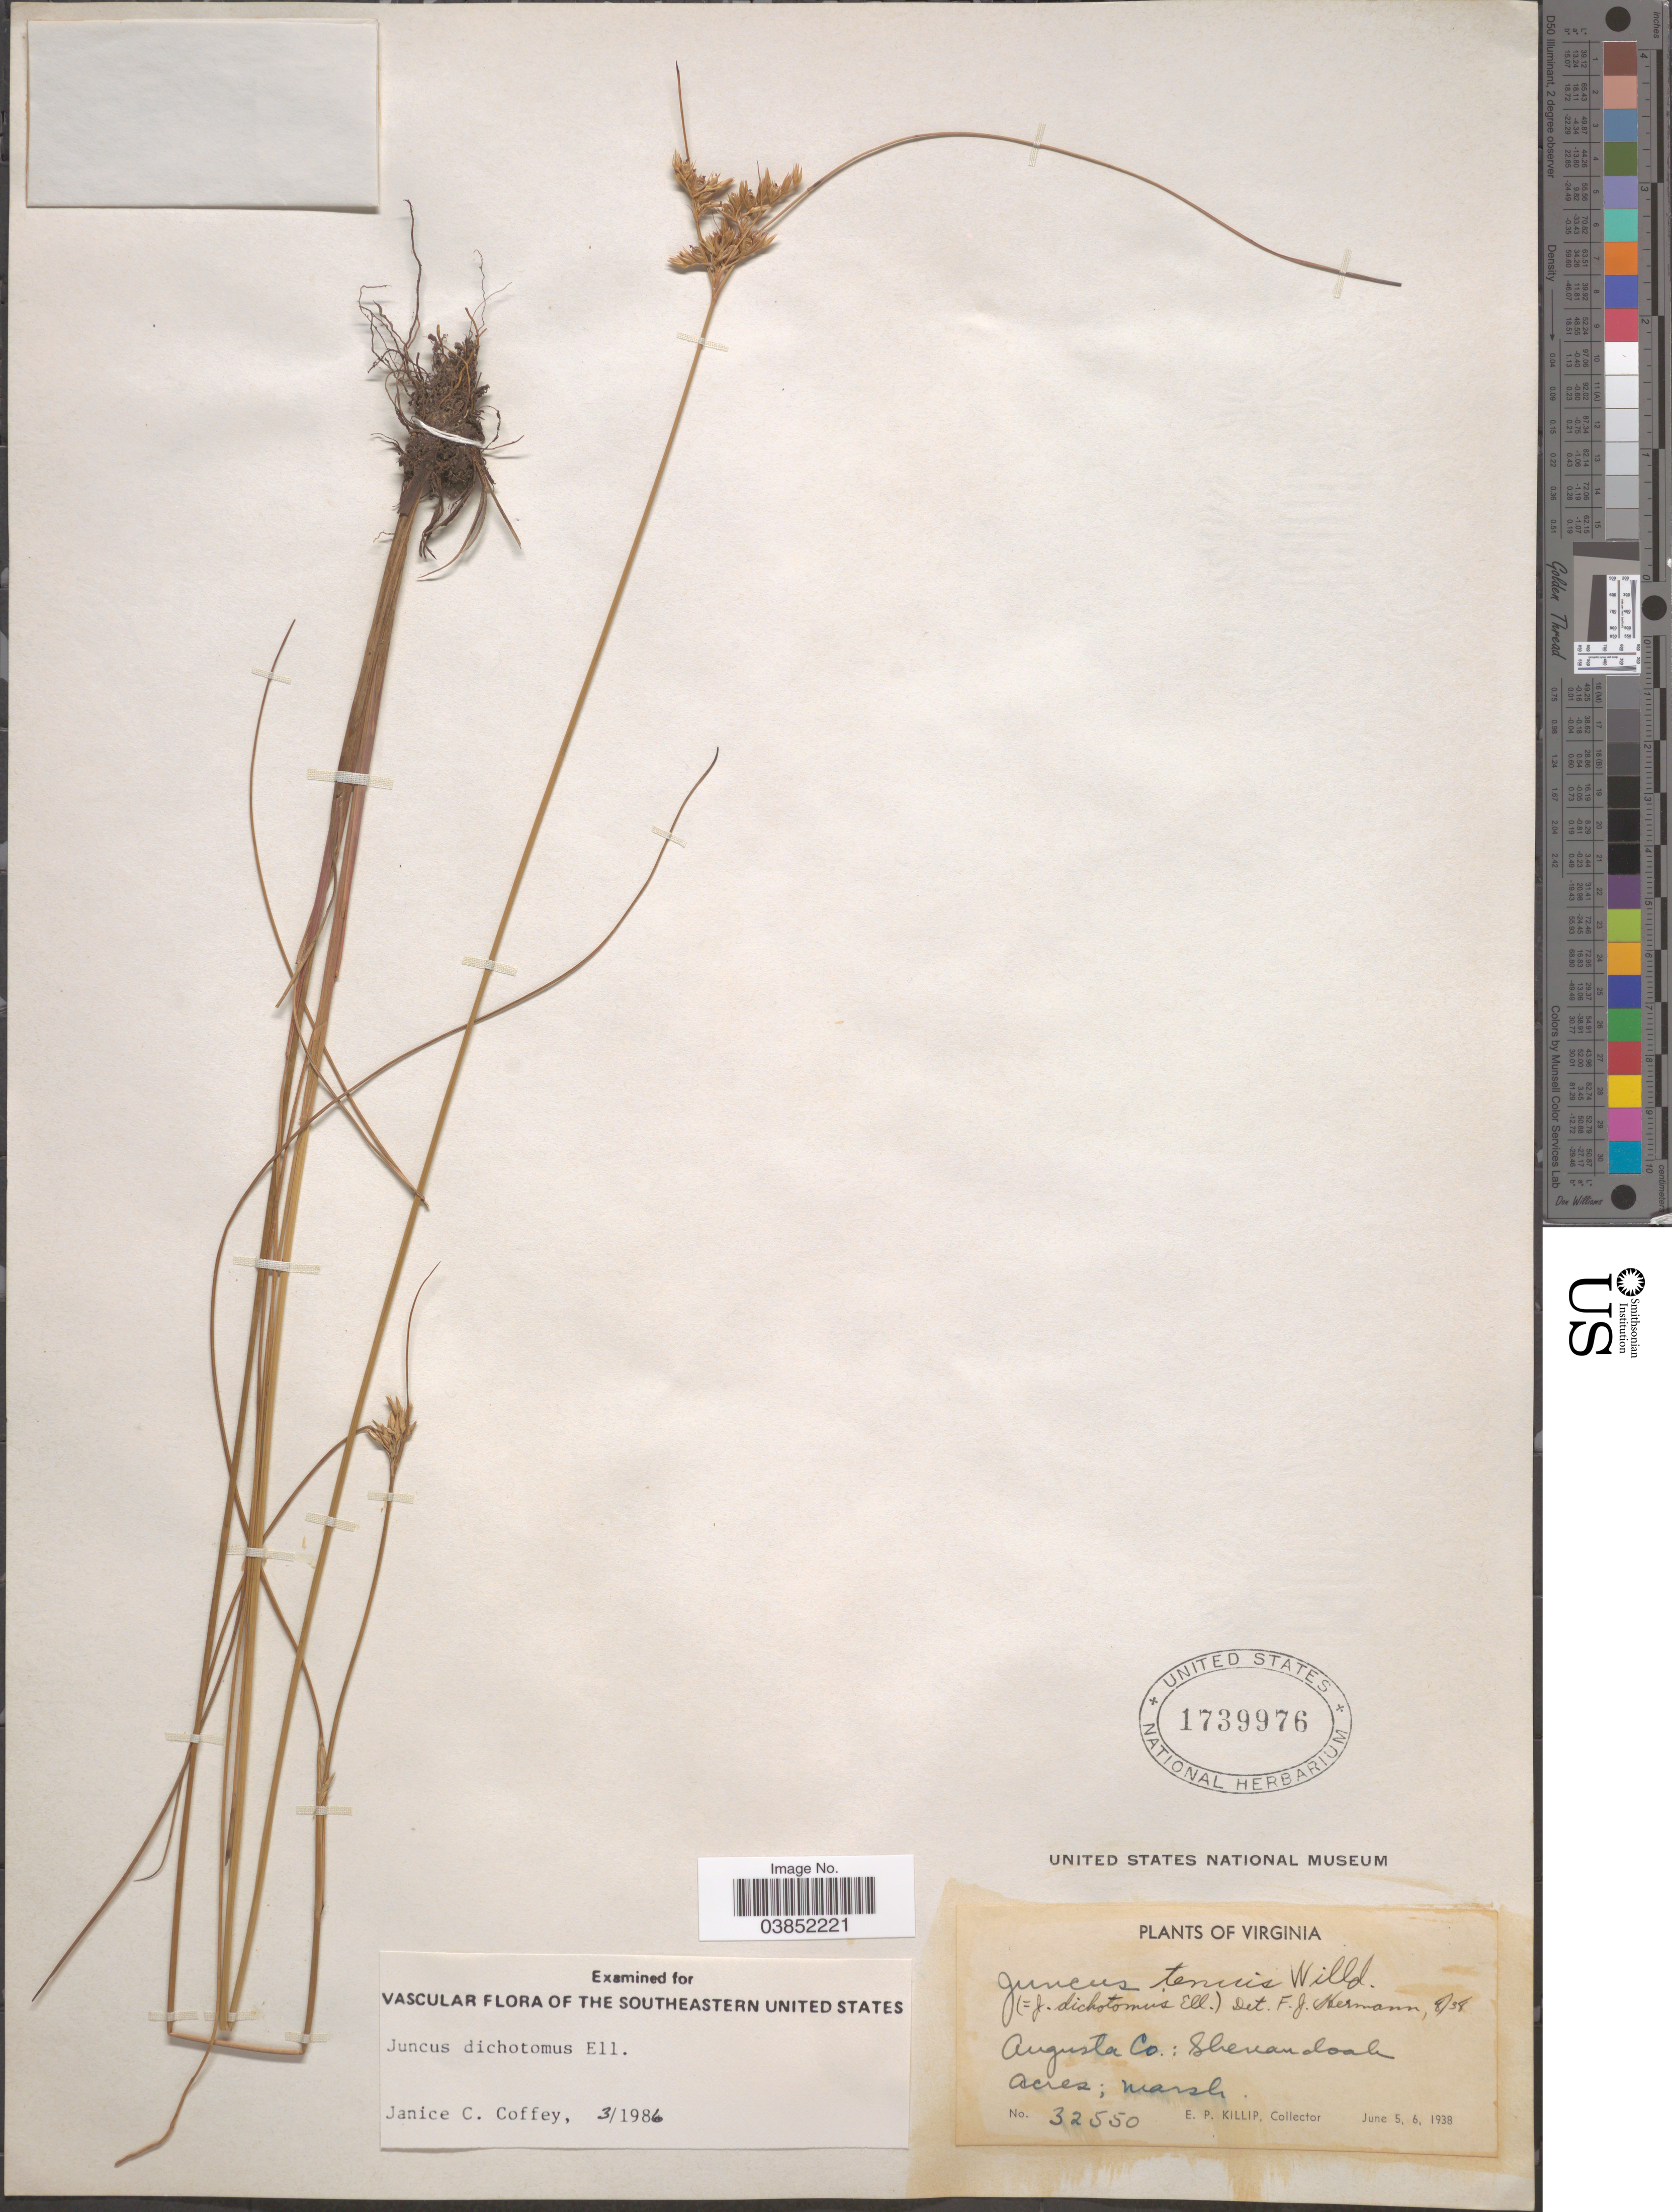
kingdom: Plantae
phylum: Tracheophyta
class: Liliopsida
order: Poales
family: Juncaceae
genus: Juncus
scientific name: Juncus dichotomus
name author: Elliott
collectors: E. P. Killip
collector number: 32550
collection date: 1938-06-05/1938-06-06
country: United States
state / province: Virginia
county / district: Augusta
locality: Augusta Co.: Shenandoah. Acres; marsh.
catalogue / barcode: US 1739976